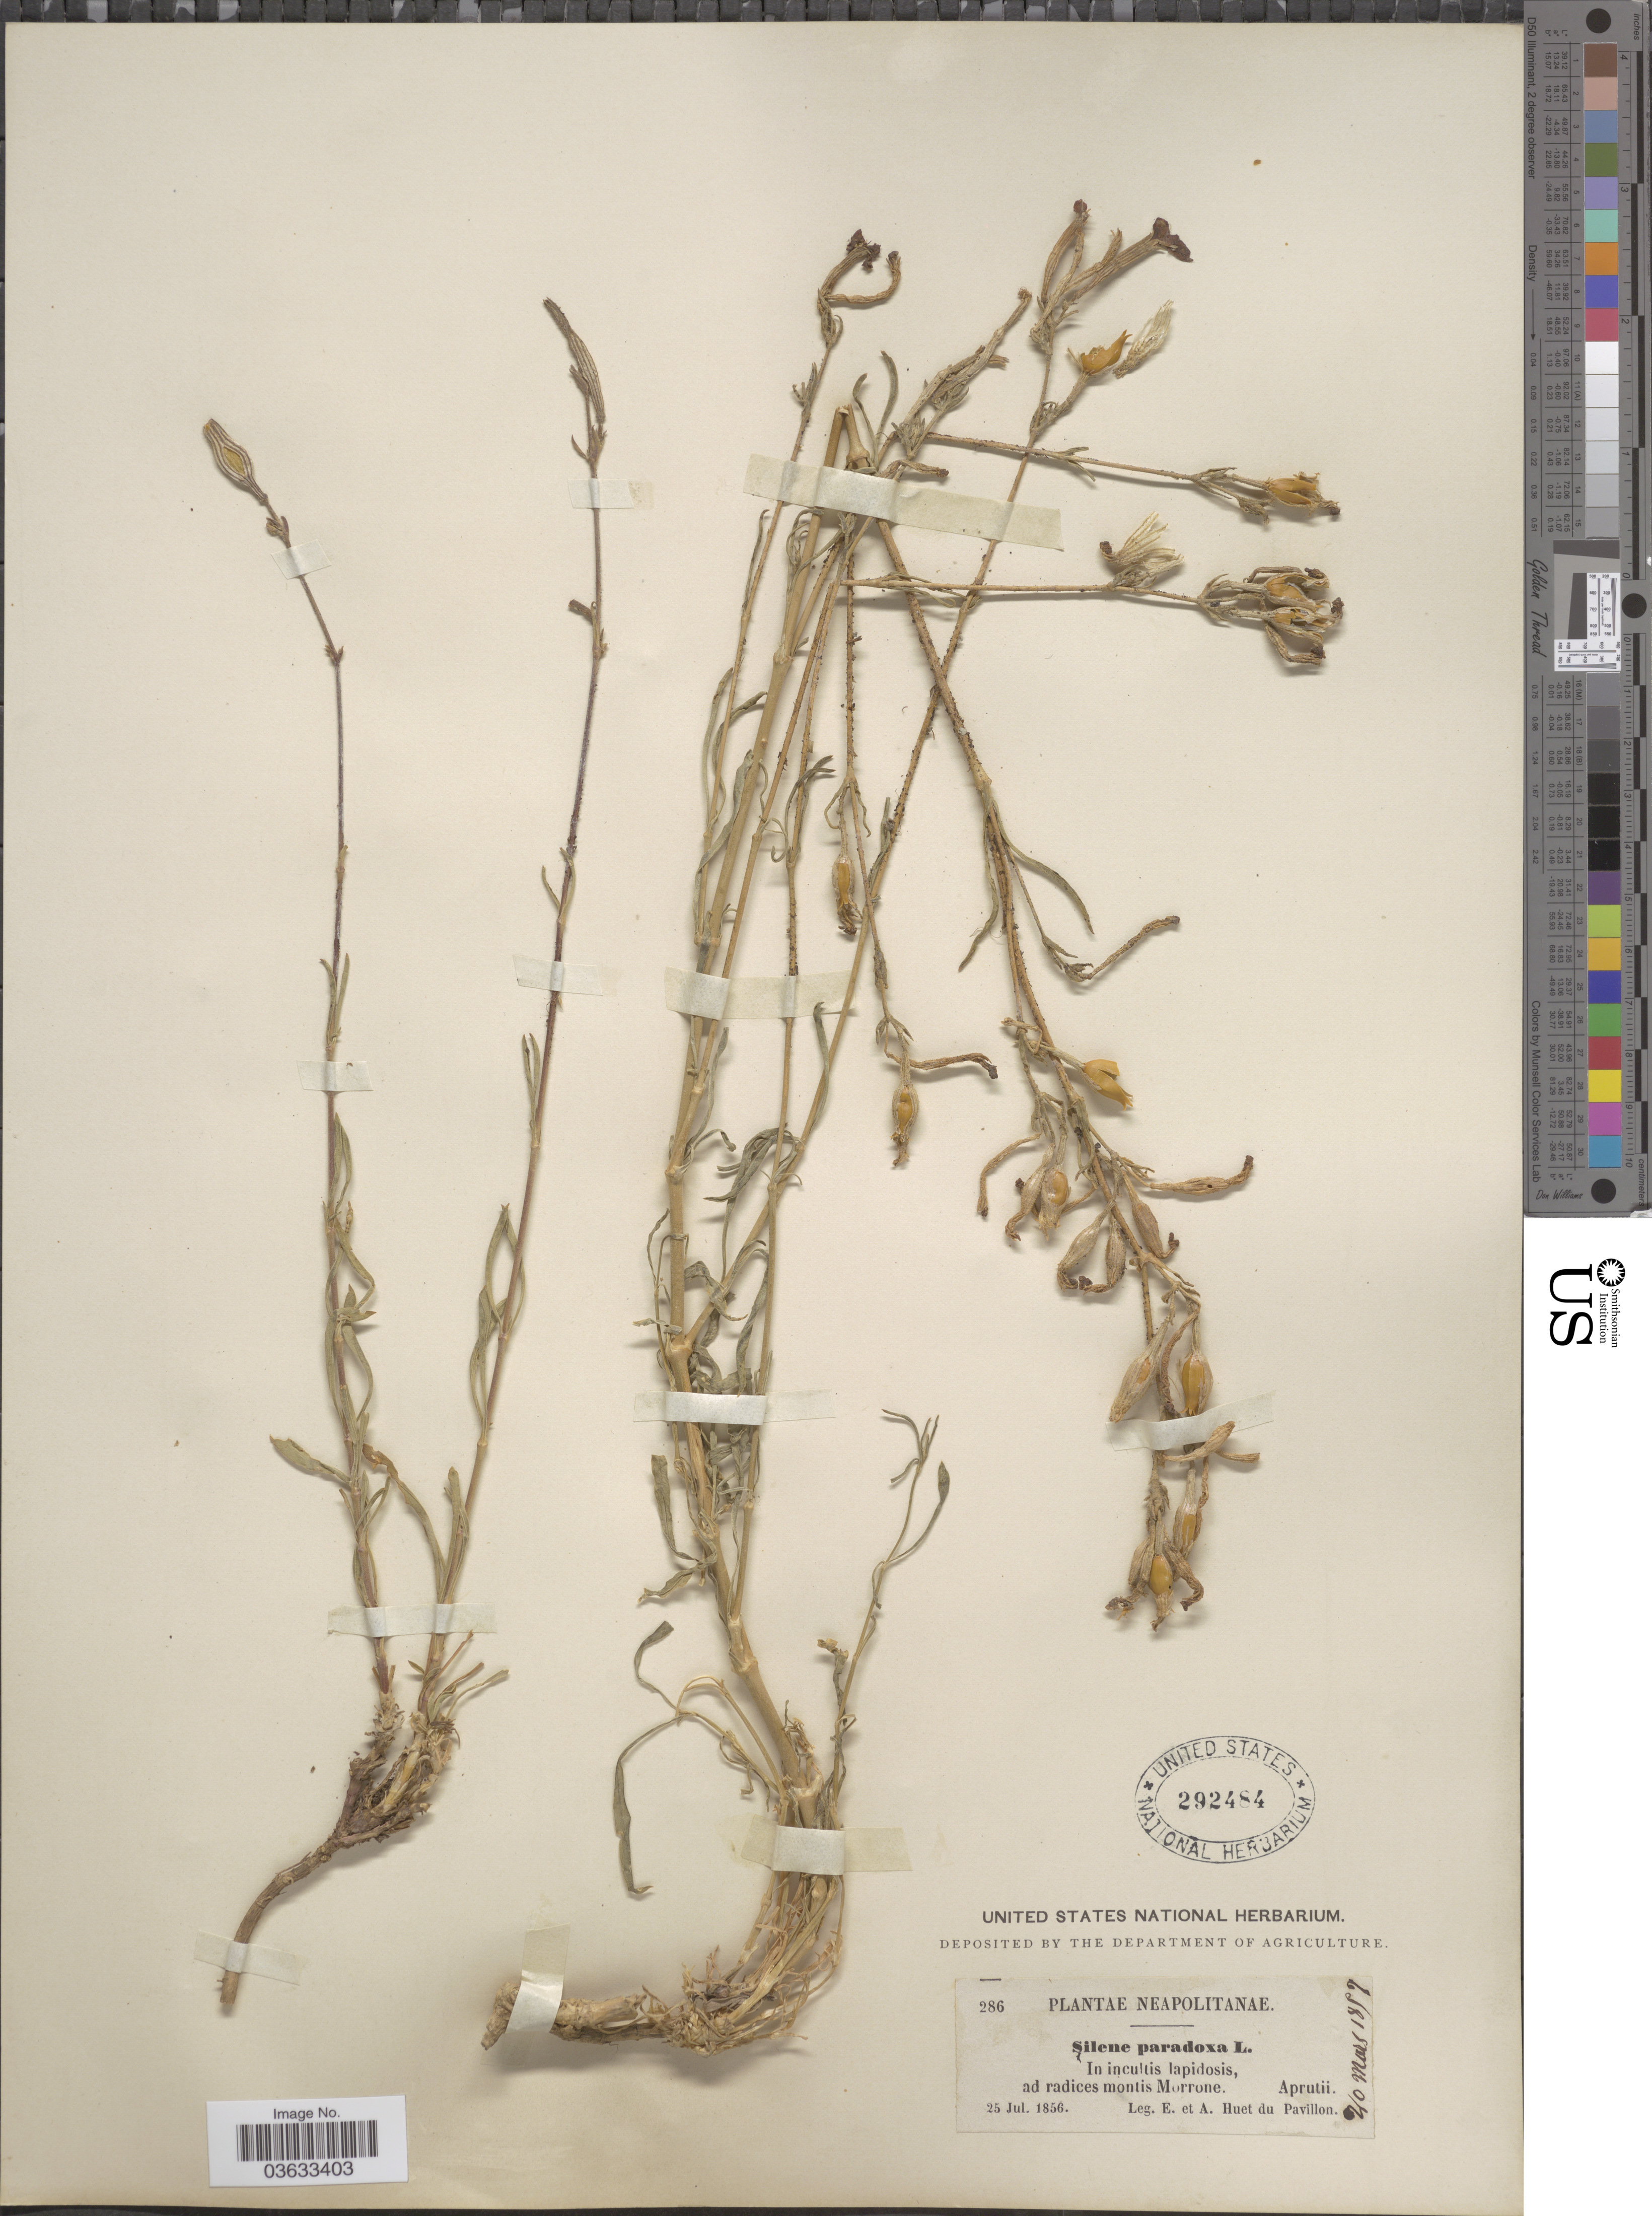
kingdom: Plantae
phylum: Tracheophyta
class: Magnoliopsida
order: Caryophyllales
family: Caryophyllaceae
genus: Silene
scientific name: Silene paradoxa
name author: L.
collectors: E. Huet du Pavillon & A. Huet du Pavillon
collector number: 286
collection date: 1856-07-25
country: Italy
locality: Neapolitanae. In incultis lapidosis, ad radices montis Morrone. Aprutii.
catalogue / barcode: US 292484